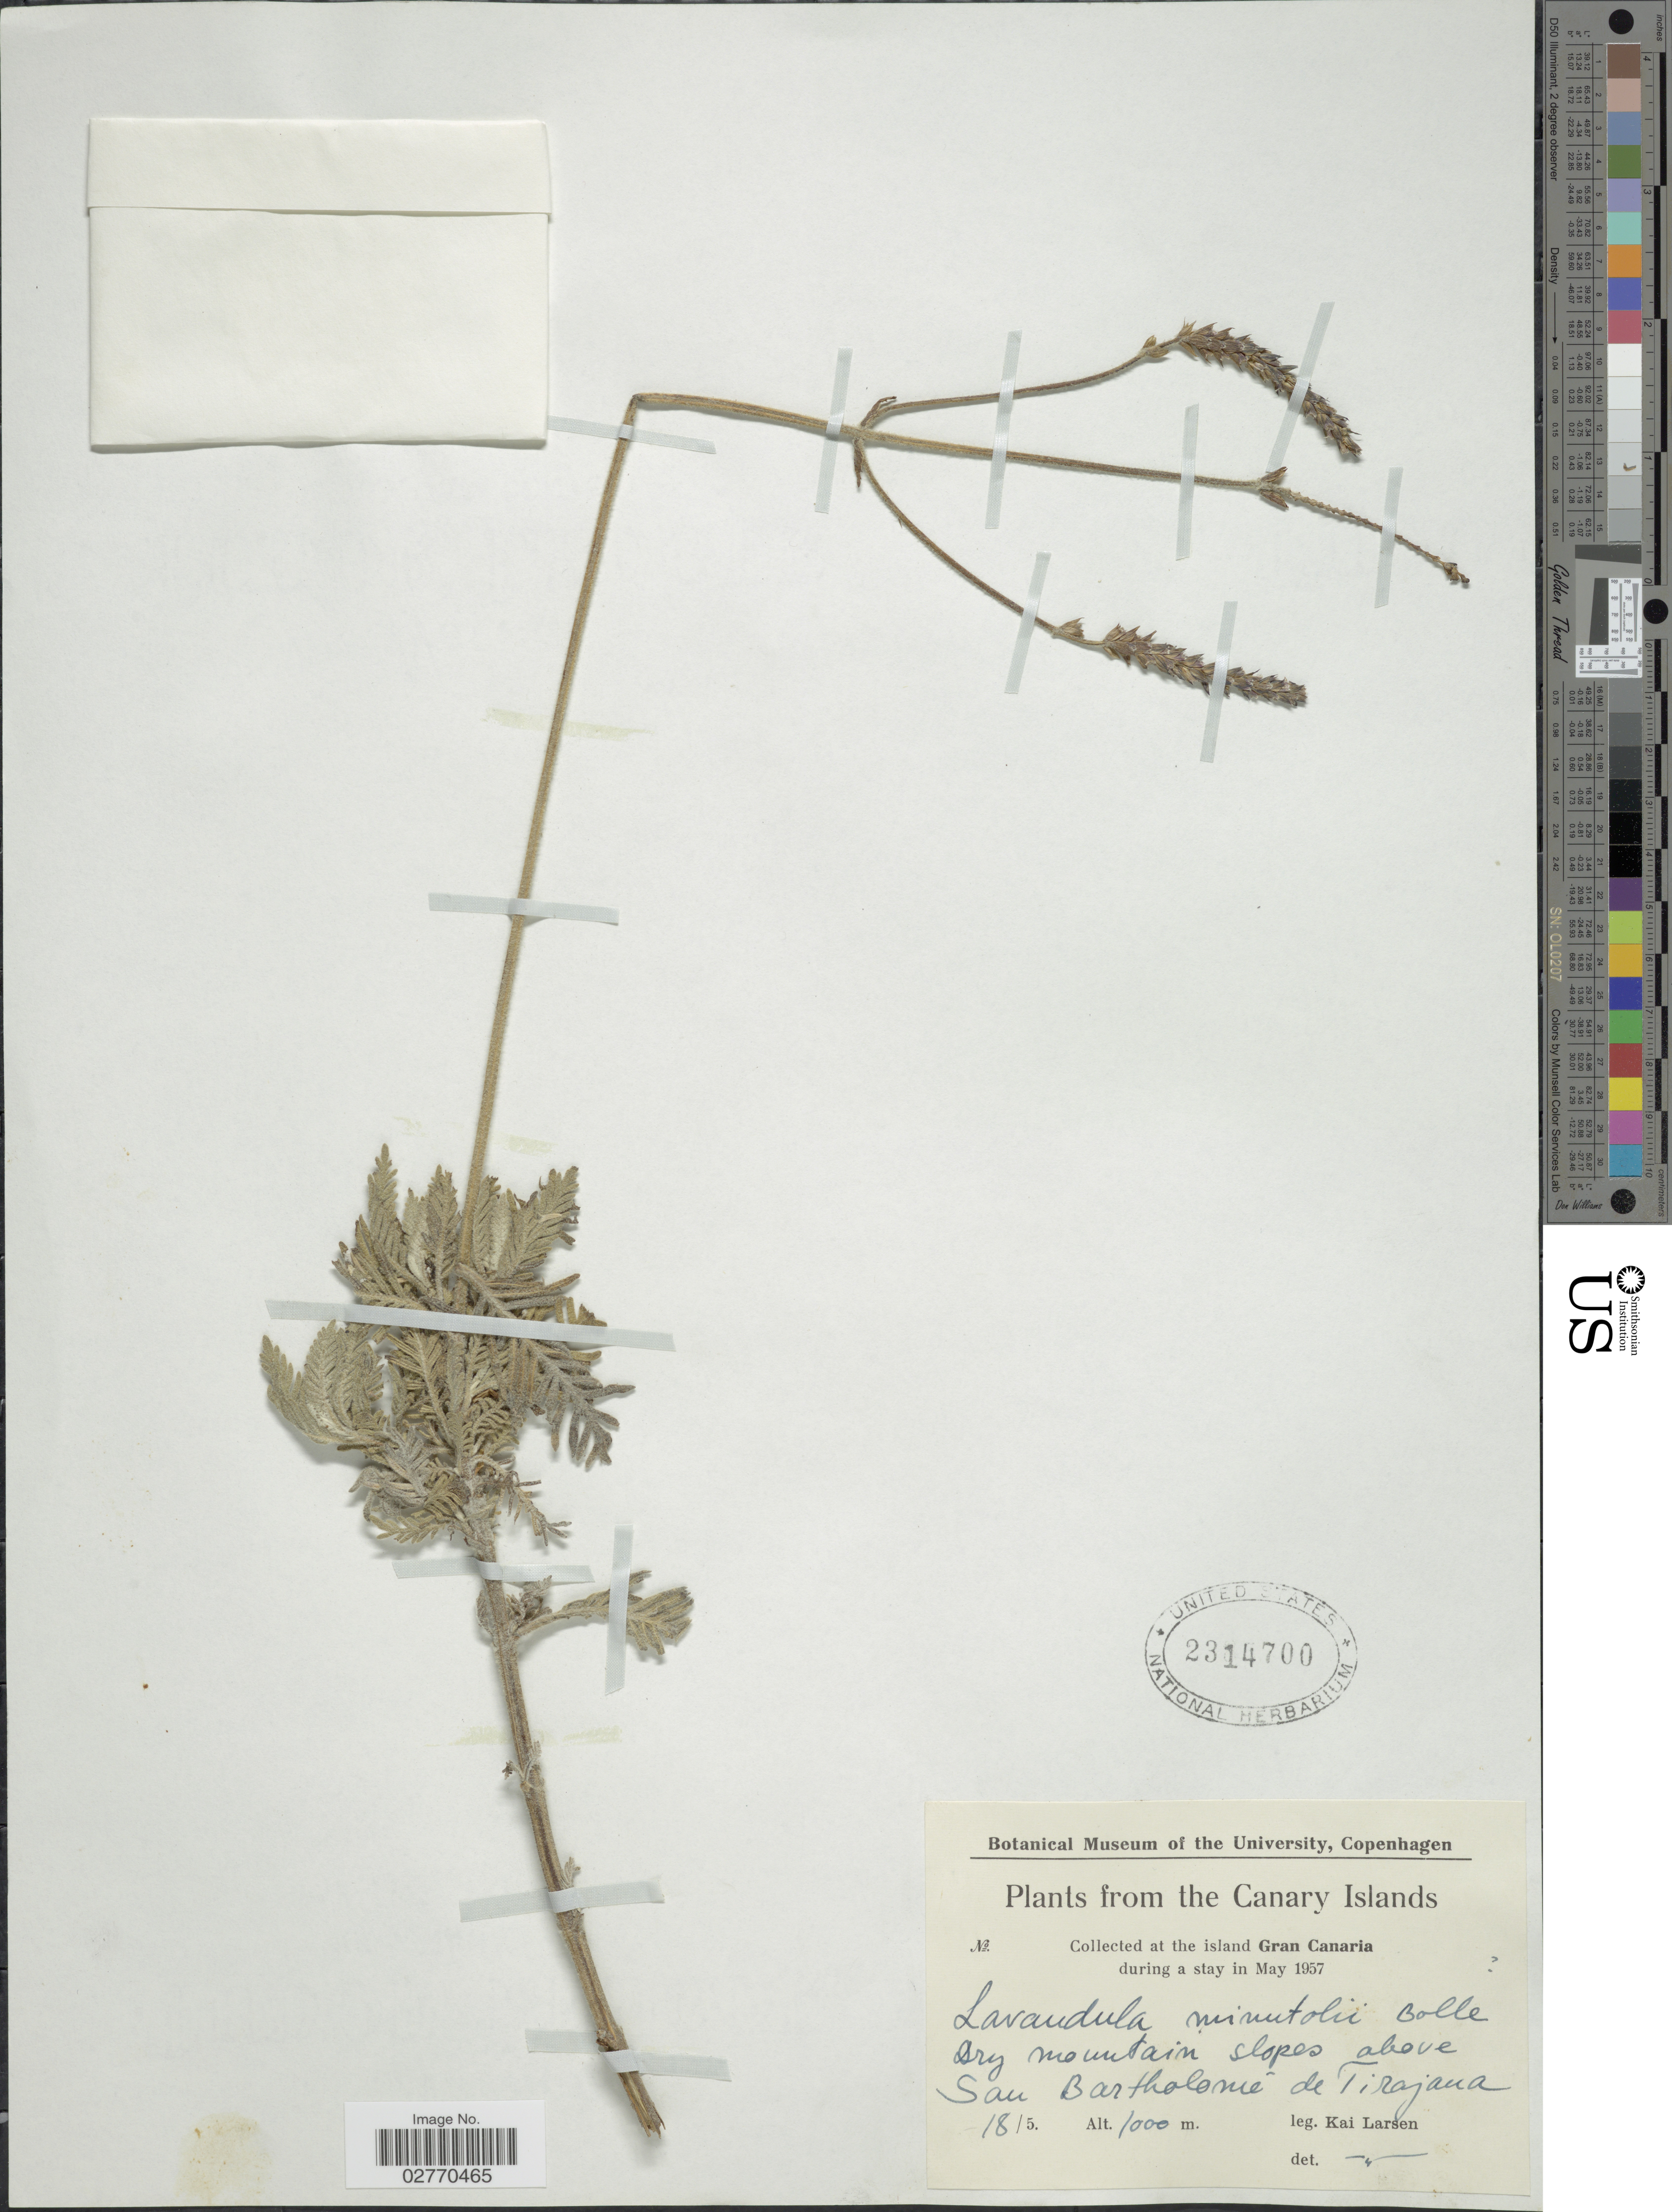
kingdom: Plantae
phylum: Tracheophyta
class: Magnoliopsida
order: Lamiales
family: Lamiaceae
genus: Lavandula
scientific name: Lavandula minutolii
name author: F. Bolle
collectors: K. Larsen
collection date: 1957-05-18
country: Spain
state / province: Canarias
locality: Canary Islands, island Grand Canaria, dry mountain slopes above San Bartholomé de Tirajana.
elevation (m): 1000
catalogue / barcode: US 2314700